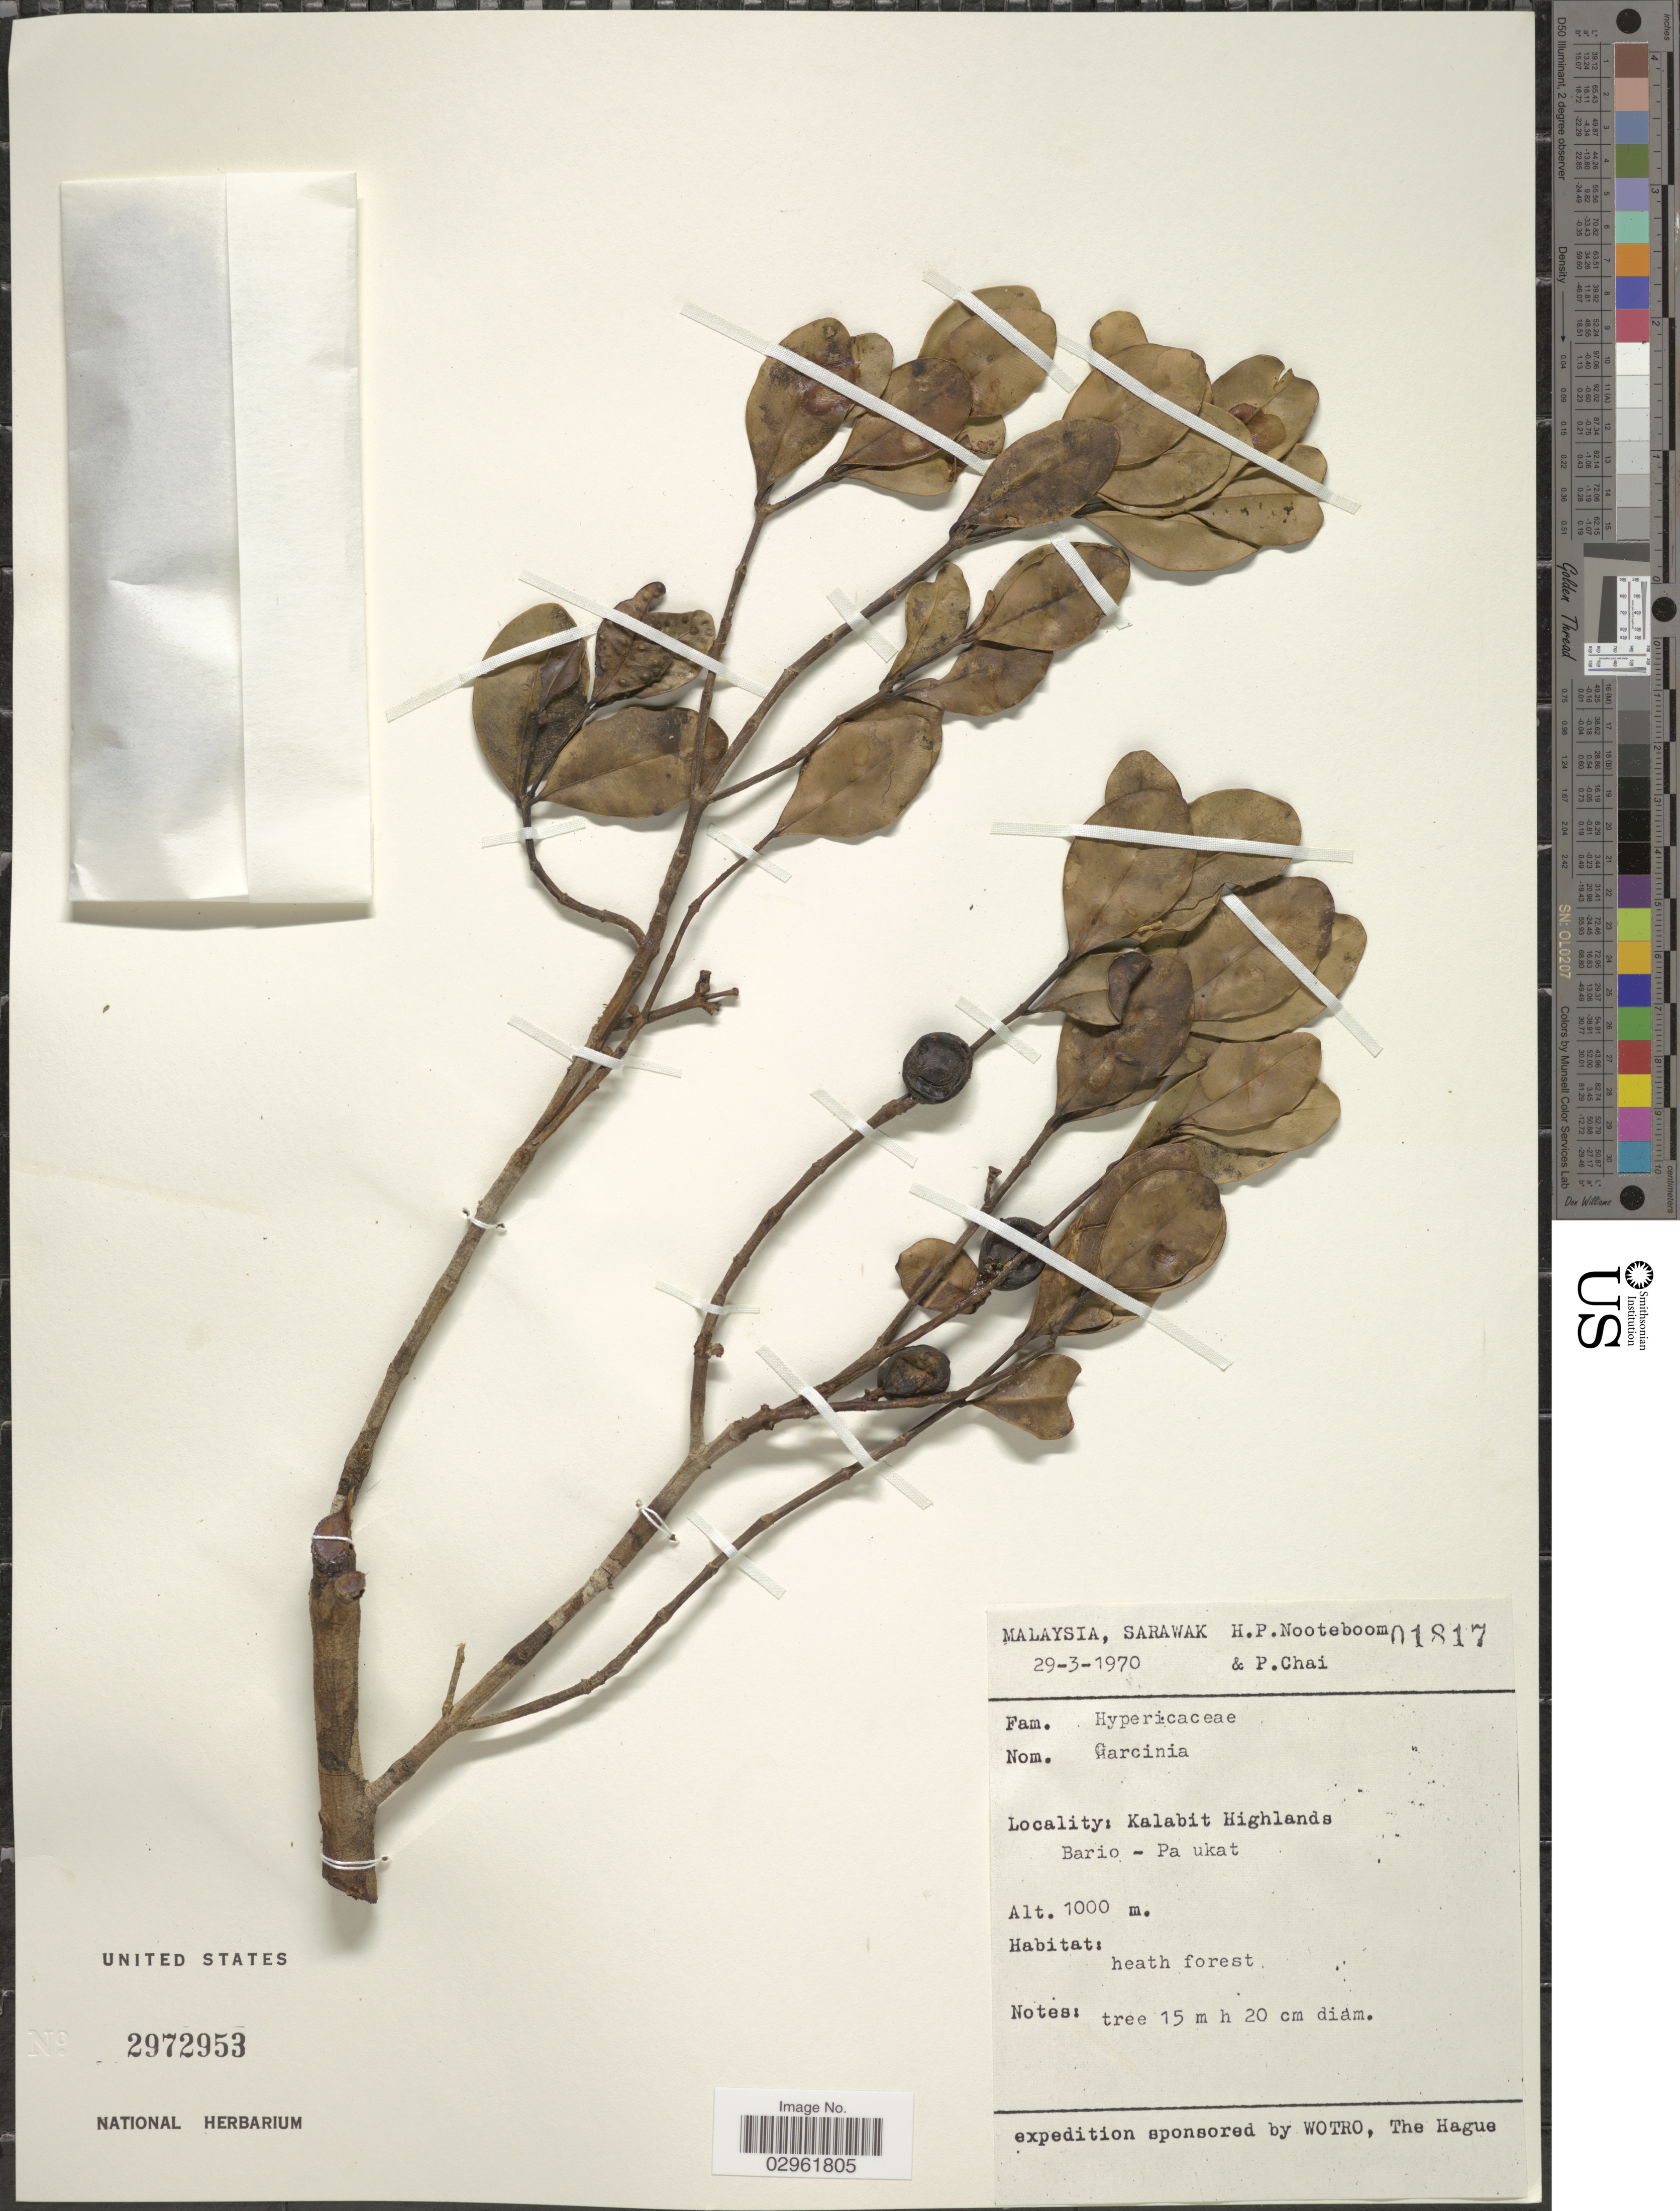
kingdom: Plantae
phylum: Tracheophyta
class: Magnoliopsida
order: Malpighiales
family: Clusiaceae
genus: Garcinia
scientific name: Garcinia sp.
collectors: H. P. Nooteboom & P. Chai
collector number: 01817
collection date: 1970-03-29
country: Malaysia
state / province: Sarawak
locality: Kalabit Highlands, Bario - Pa ukat.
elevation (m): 1000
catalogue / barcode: US 2972953